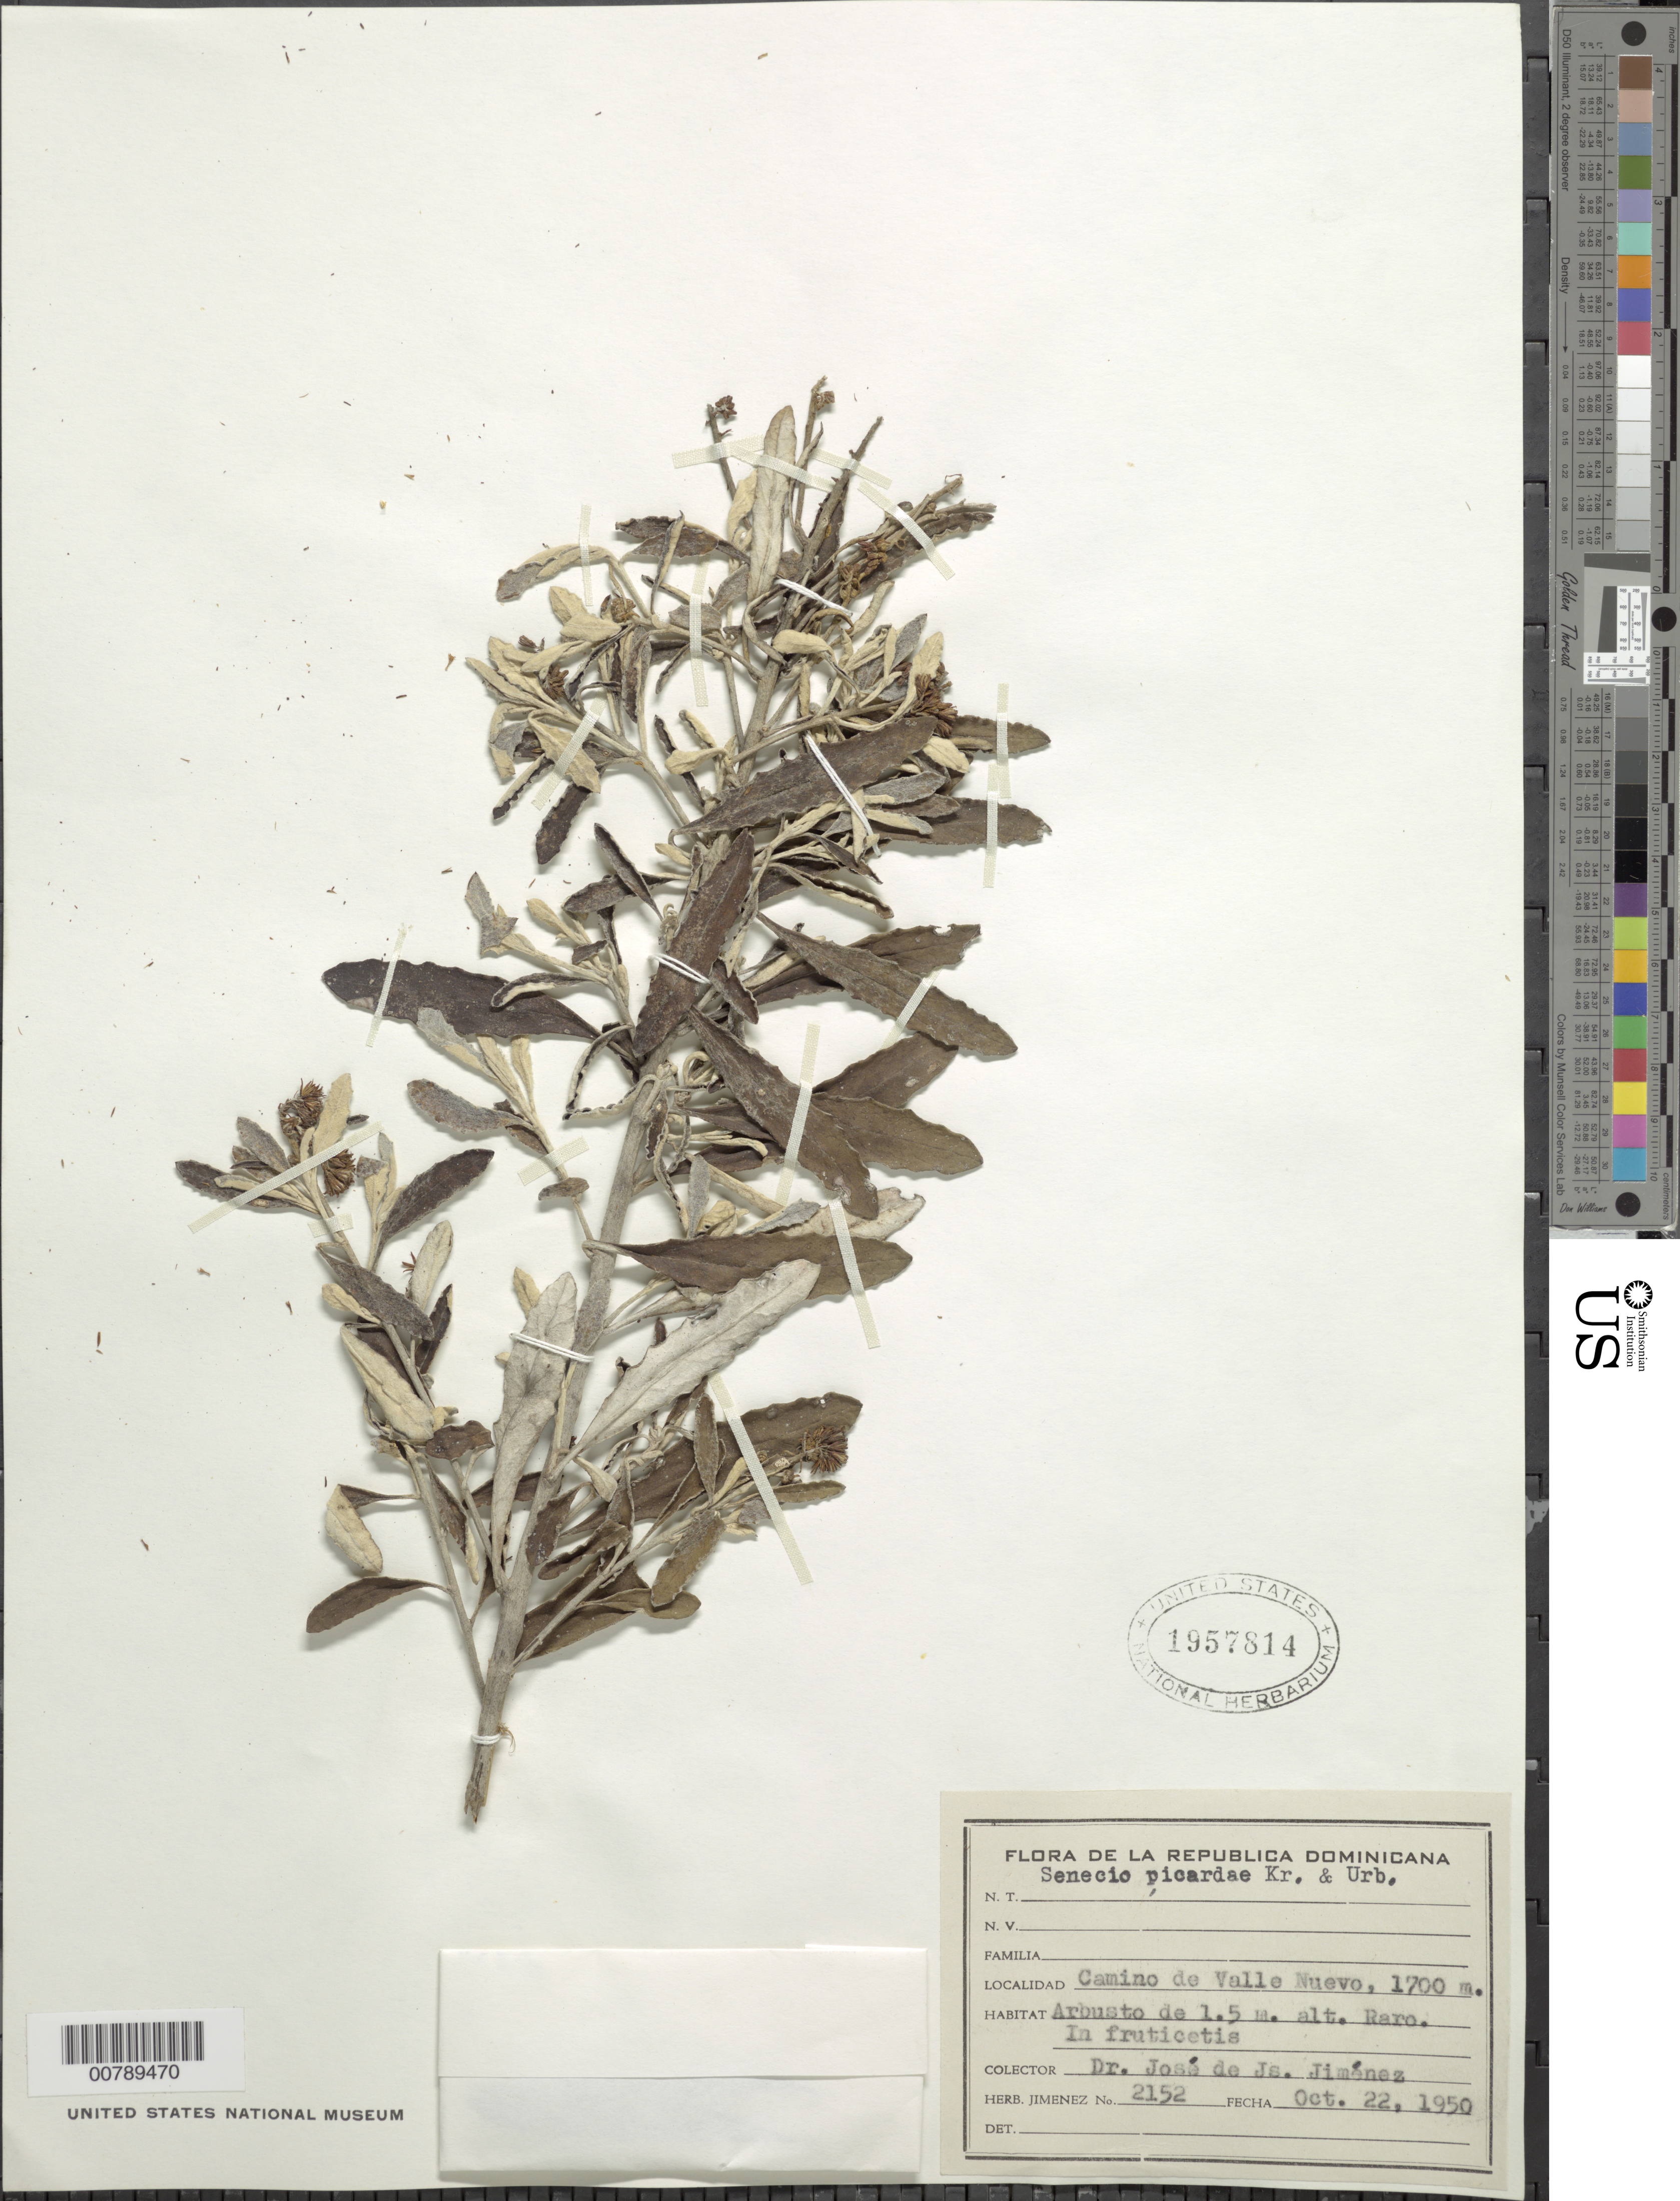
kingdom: Plantae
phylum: Tracheophyta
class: Magnoliopsida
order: Asterales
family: Asteraceae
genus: Senecio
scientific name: Senecio picardae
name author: Krug & Urb.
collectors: J. J. Jiménez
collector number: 2152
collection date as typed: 22 Oct 1950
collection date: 1950-10-22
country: Dominican Republic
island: Hispaniola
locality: Camino del Valle Nuevo. In fruticetis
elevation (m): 1700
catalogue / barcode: US 1957814